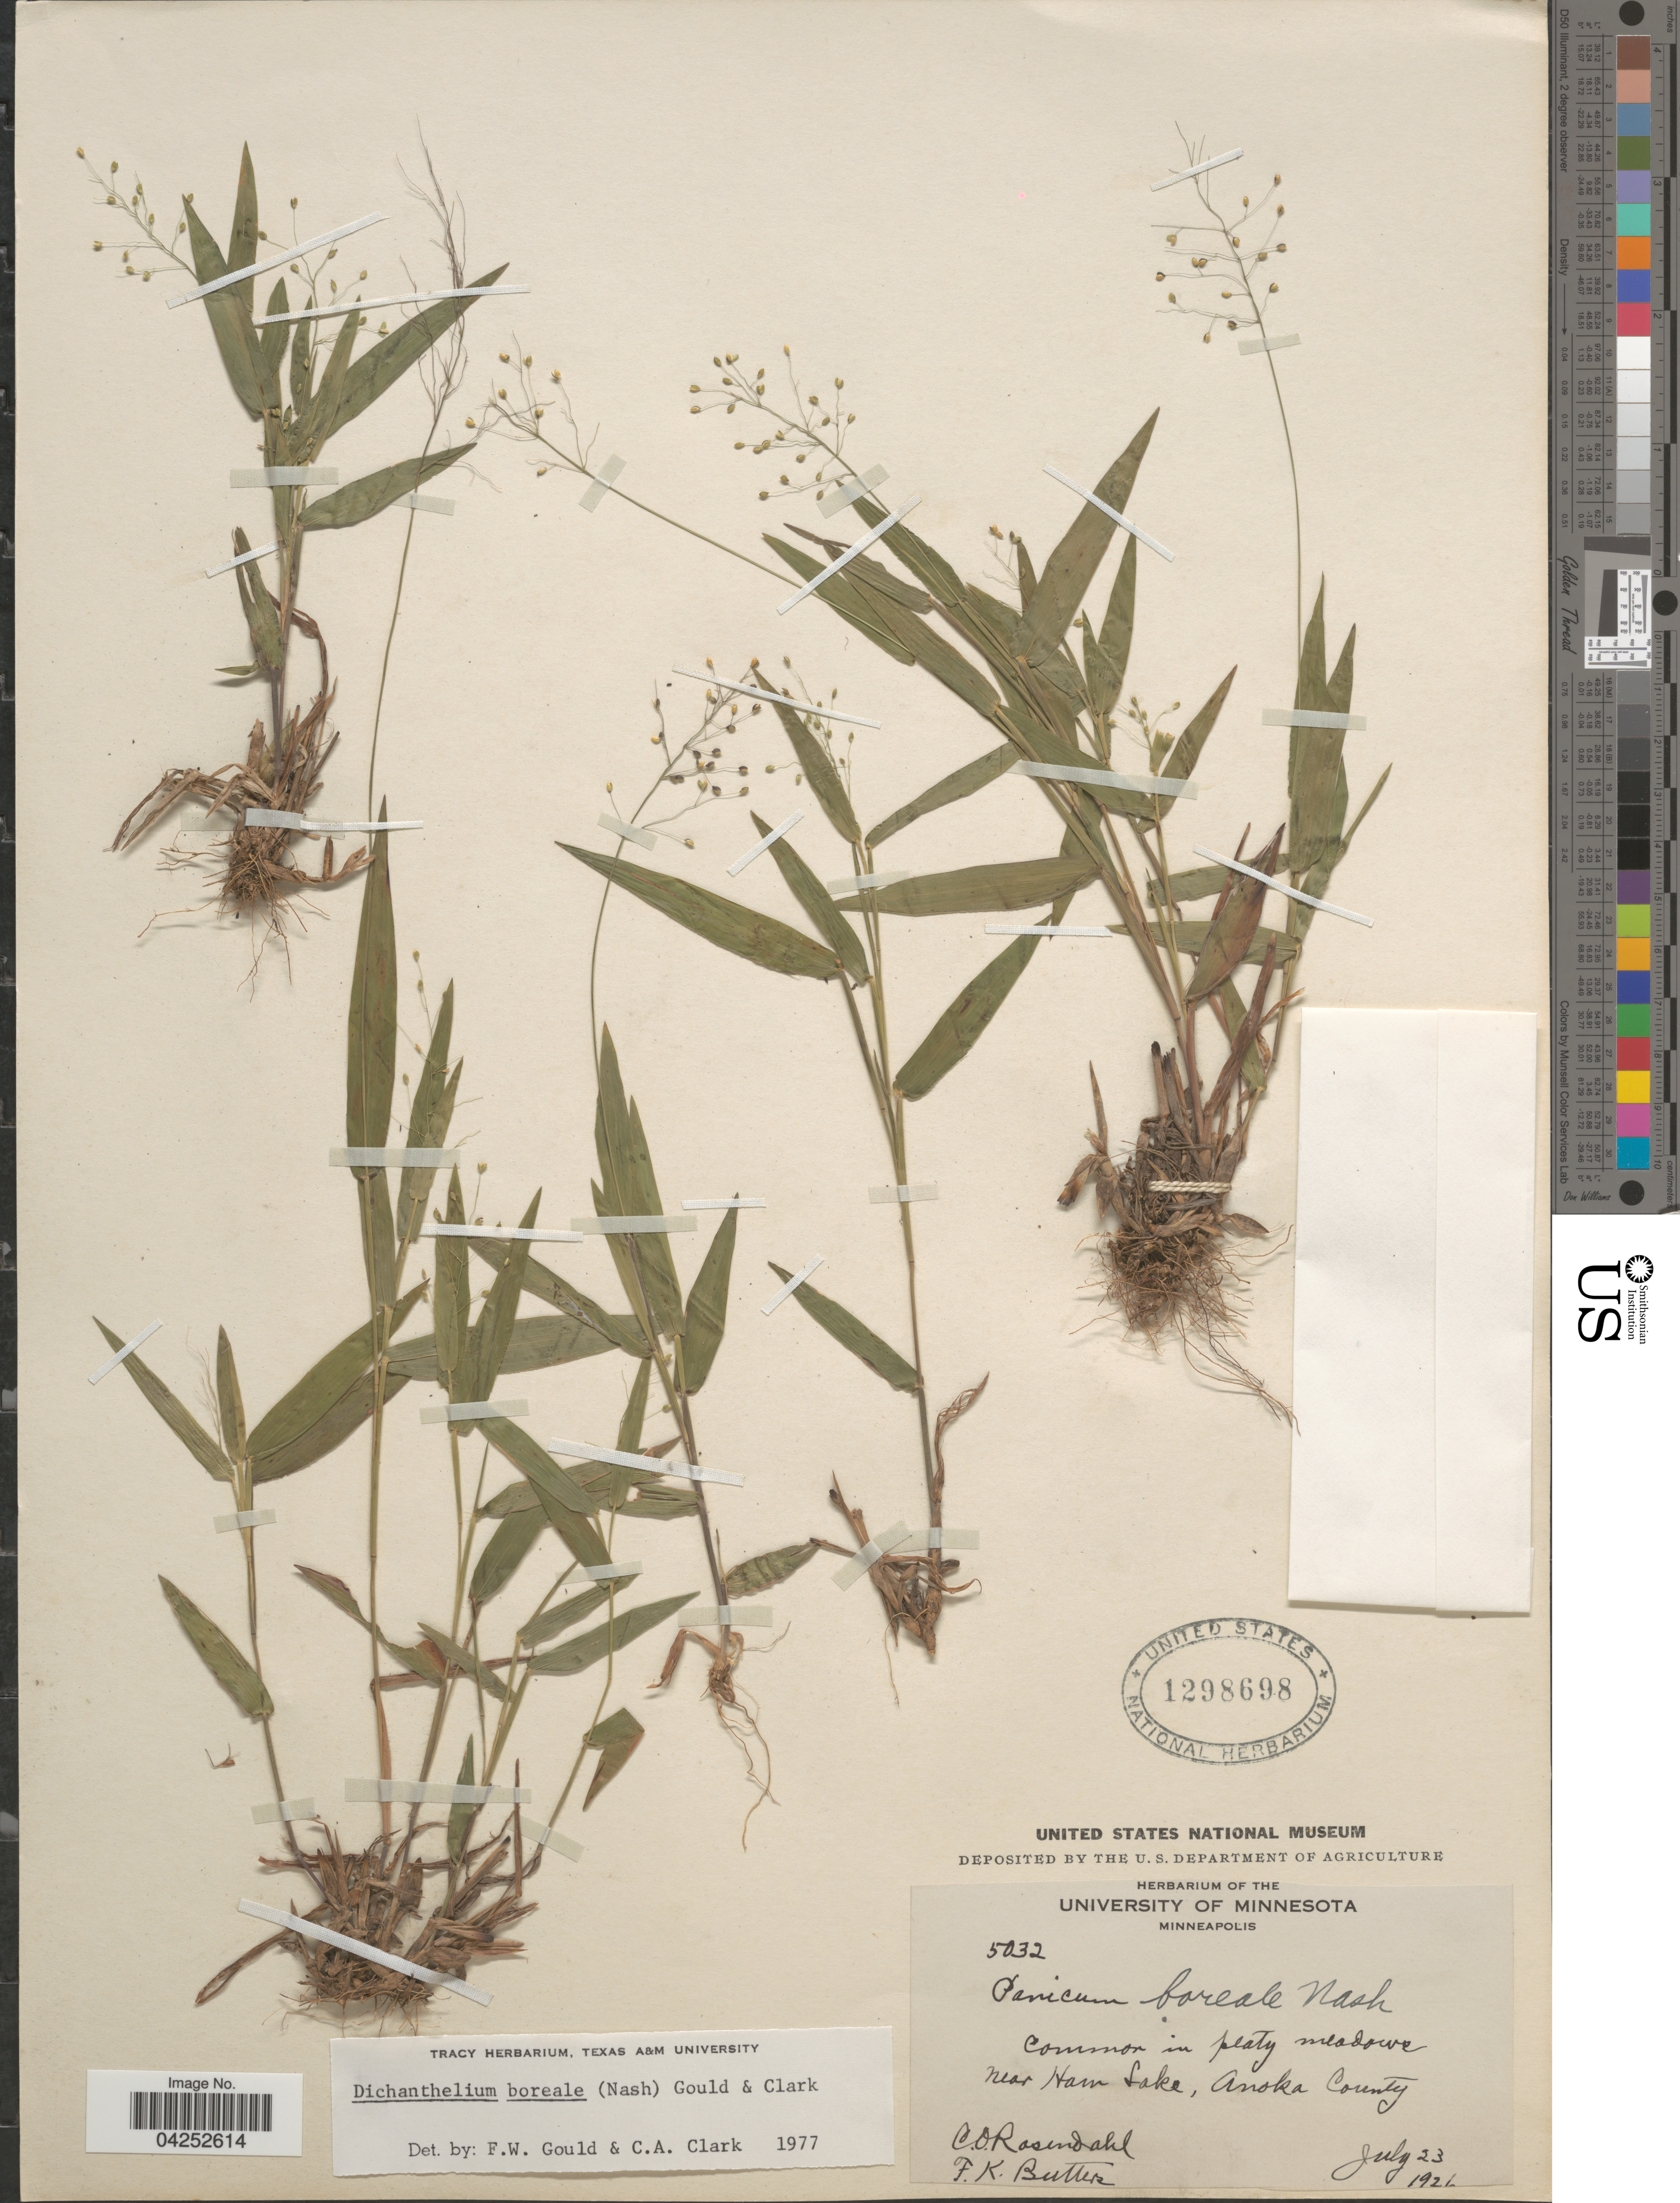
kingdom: Plantae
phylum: Tracheophyta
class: Liliopsida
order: Poales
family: Poaceae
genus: Dichanthelium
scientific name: Dichanthelium boreale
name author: (Nash) Freckmann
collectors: C. O. Rosendahl & F. K. Butters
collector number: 5032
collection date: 1926-07-23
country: United States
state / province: Minnesota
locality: Common in peaty meadows near Harn Lake, Anoka County.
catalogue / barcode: US 1298698